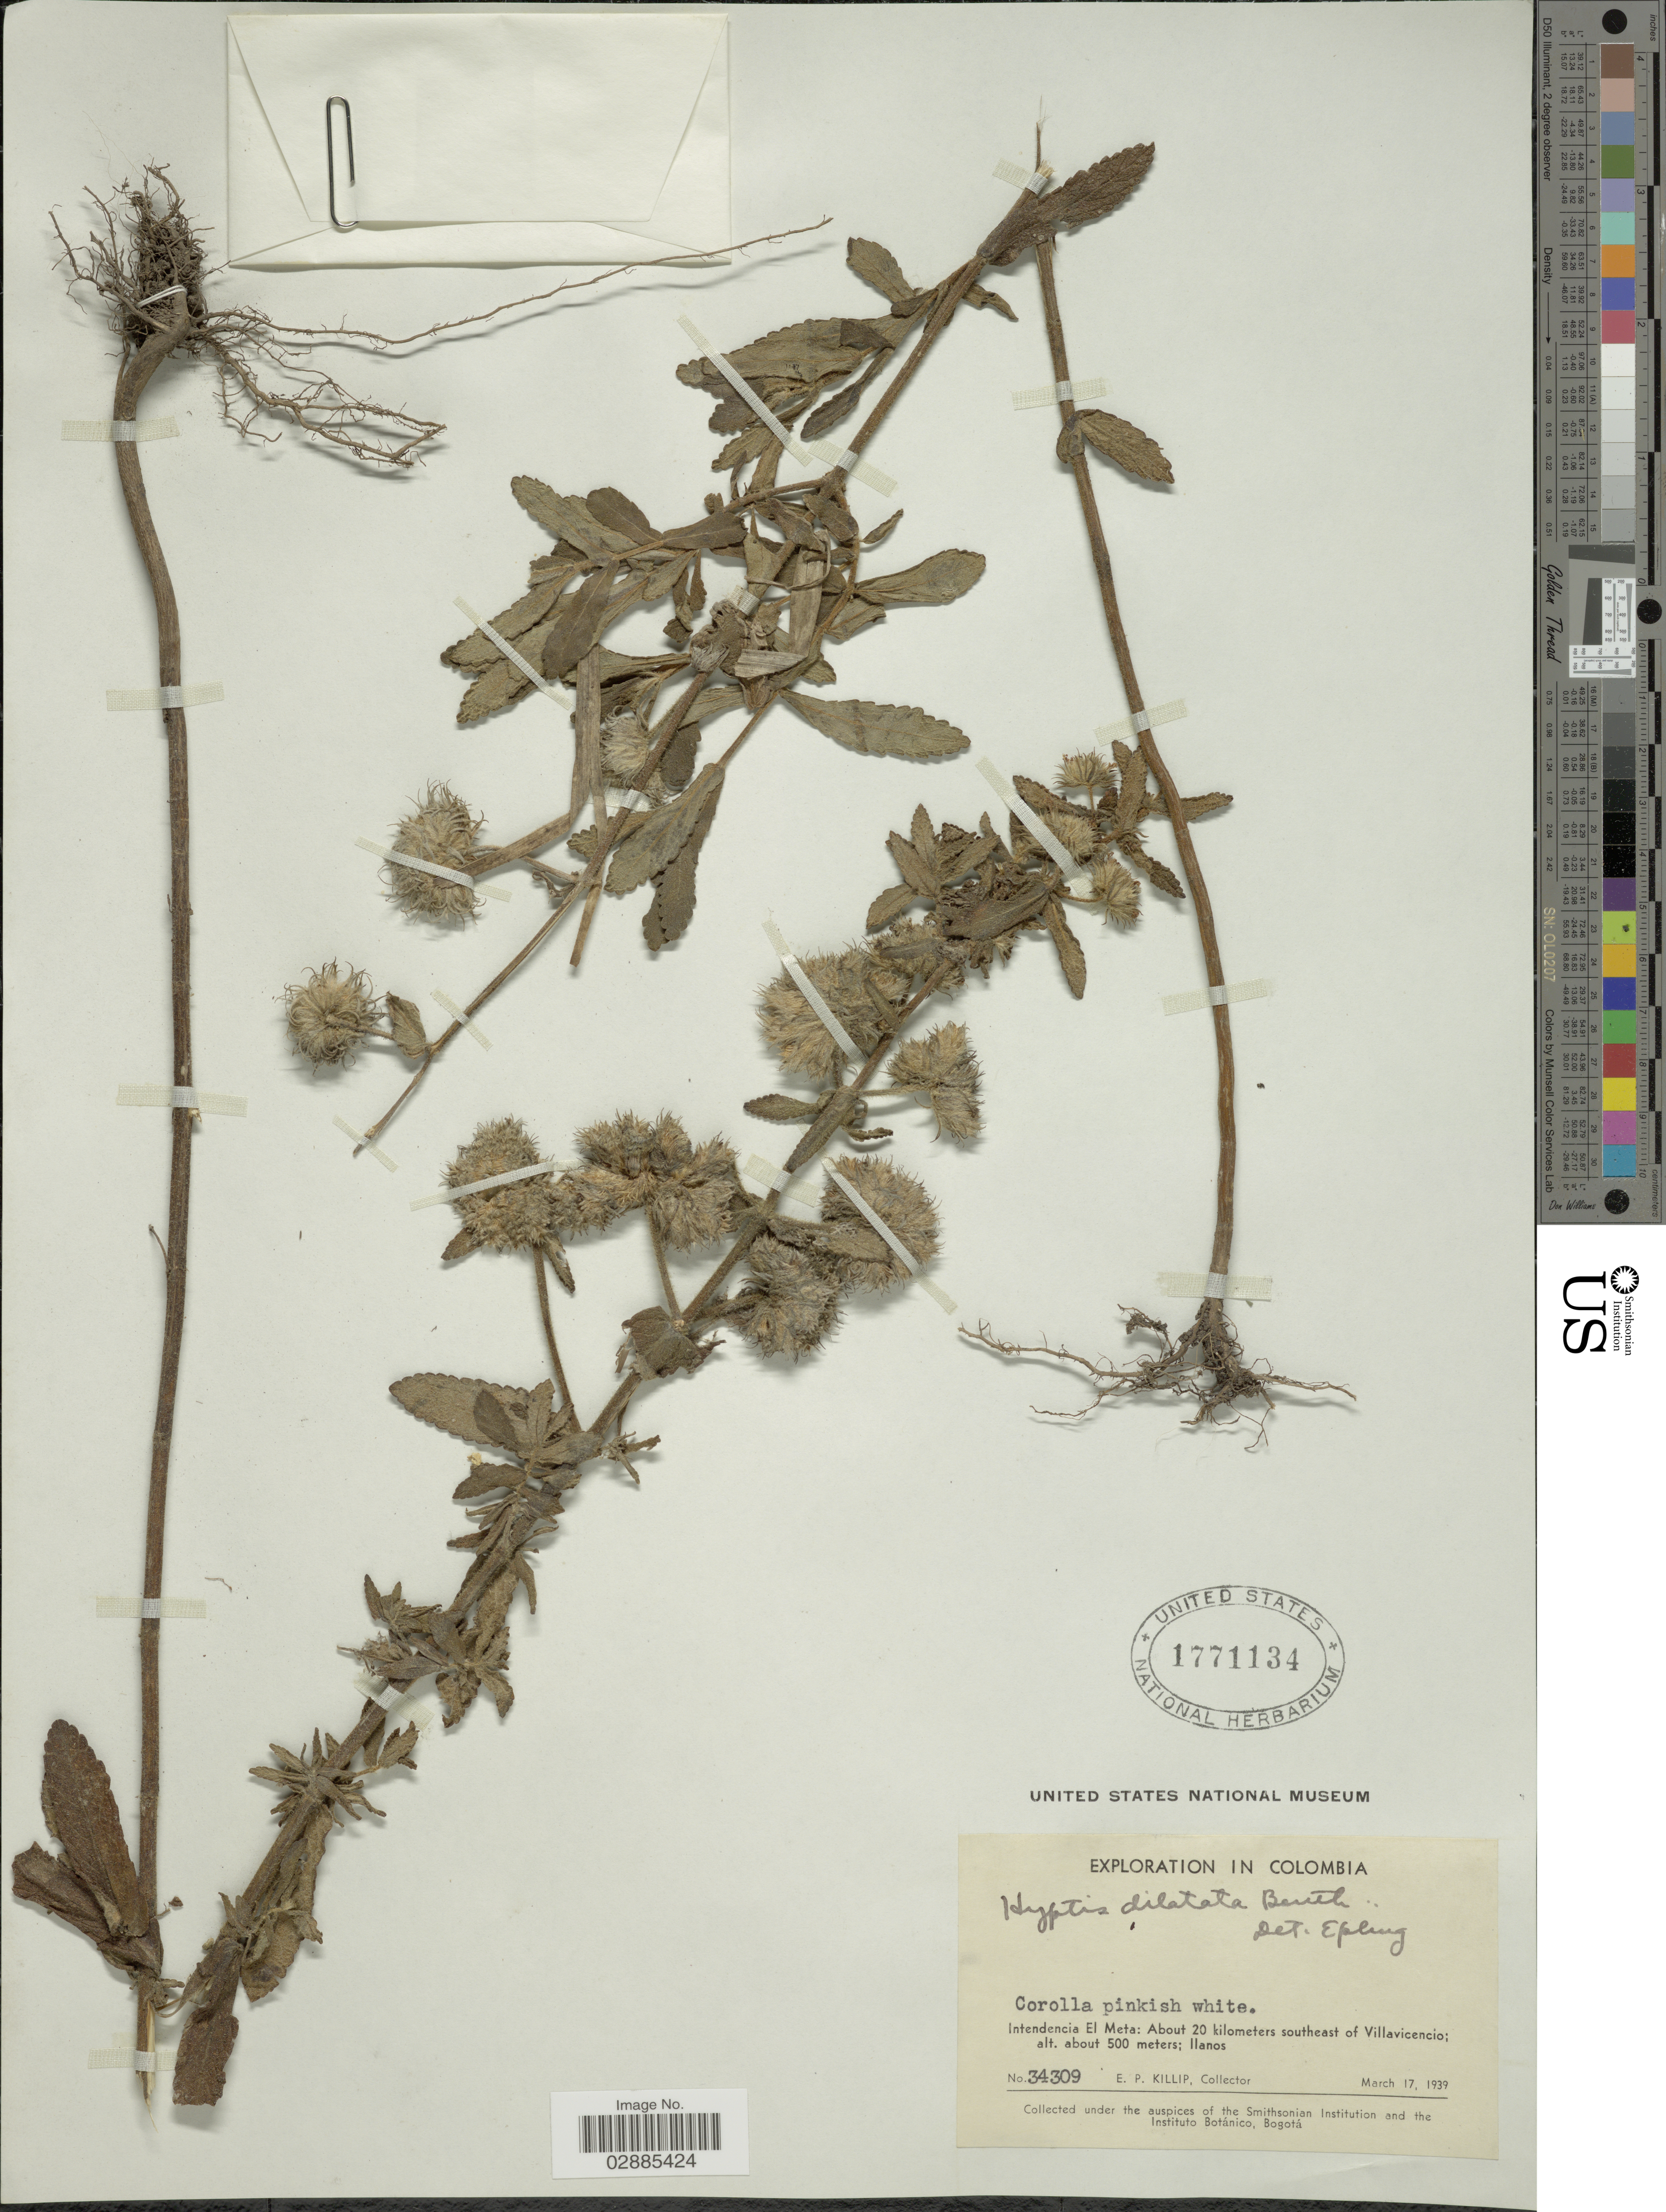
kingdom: Plantae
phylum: Tracheophyta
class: Magnoliopsida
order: Lamiales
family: Lamiaceae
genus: Hyptis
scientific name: Hyptis dilatata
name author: Benth.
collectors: E. P. Killip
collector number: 34309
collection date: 1939-03-17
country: Colombia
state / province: Meta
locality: Intendencia El Meta: About 20 kilometers southeast of Villavicencio.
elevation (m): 500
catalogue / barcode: US 1771134